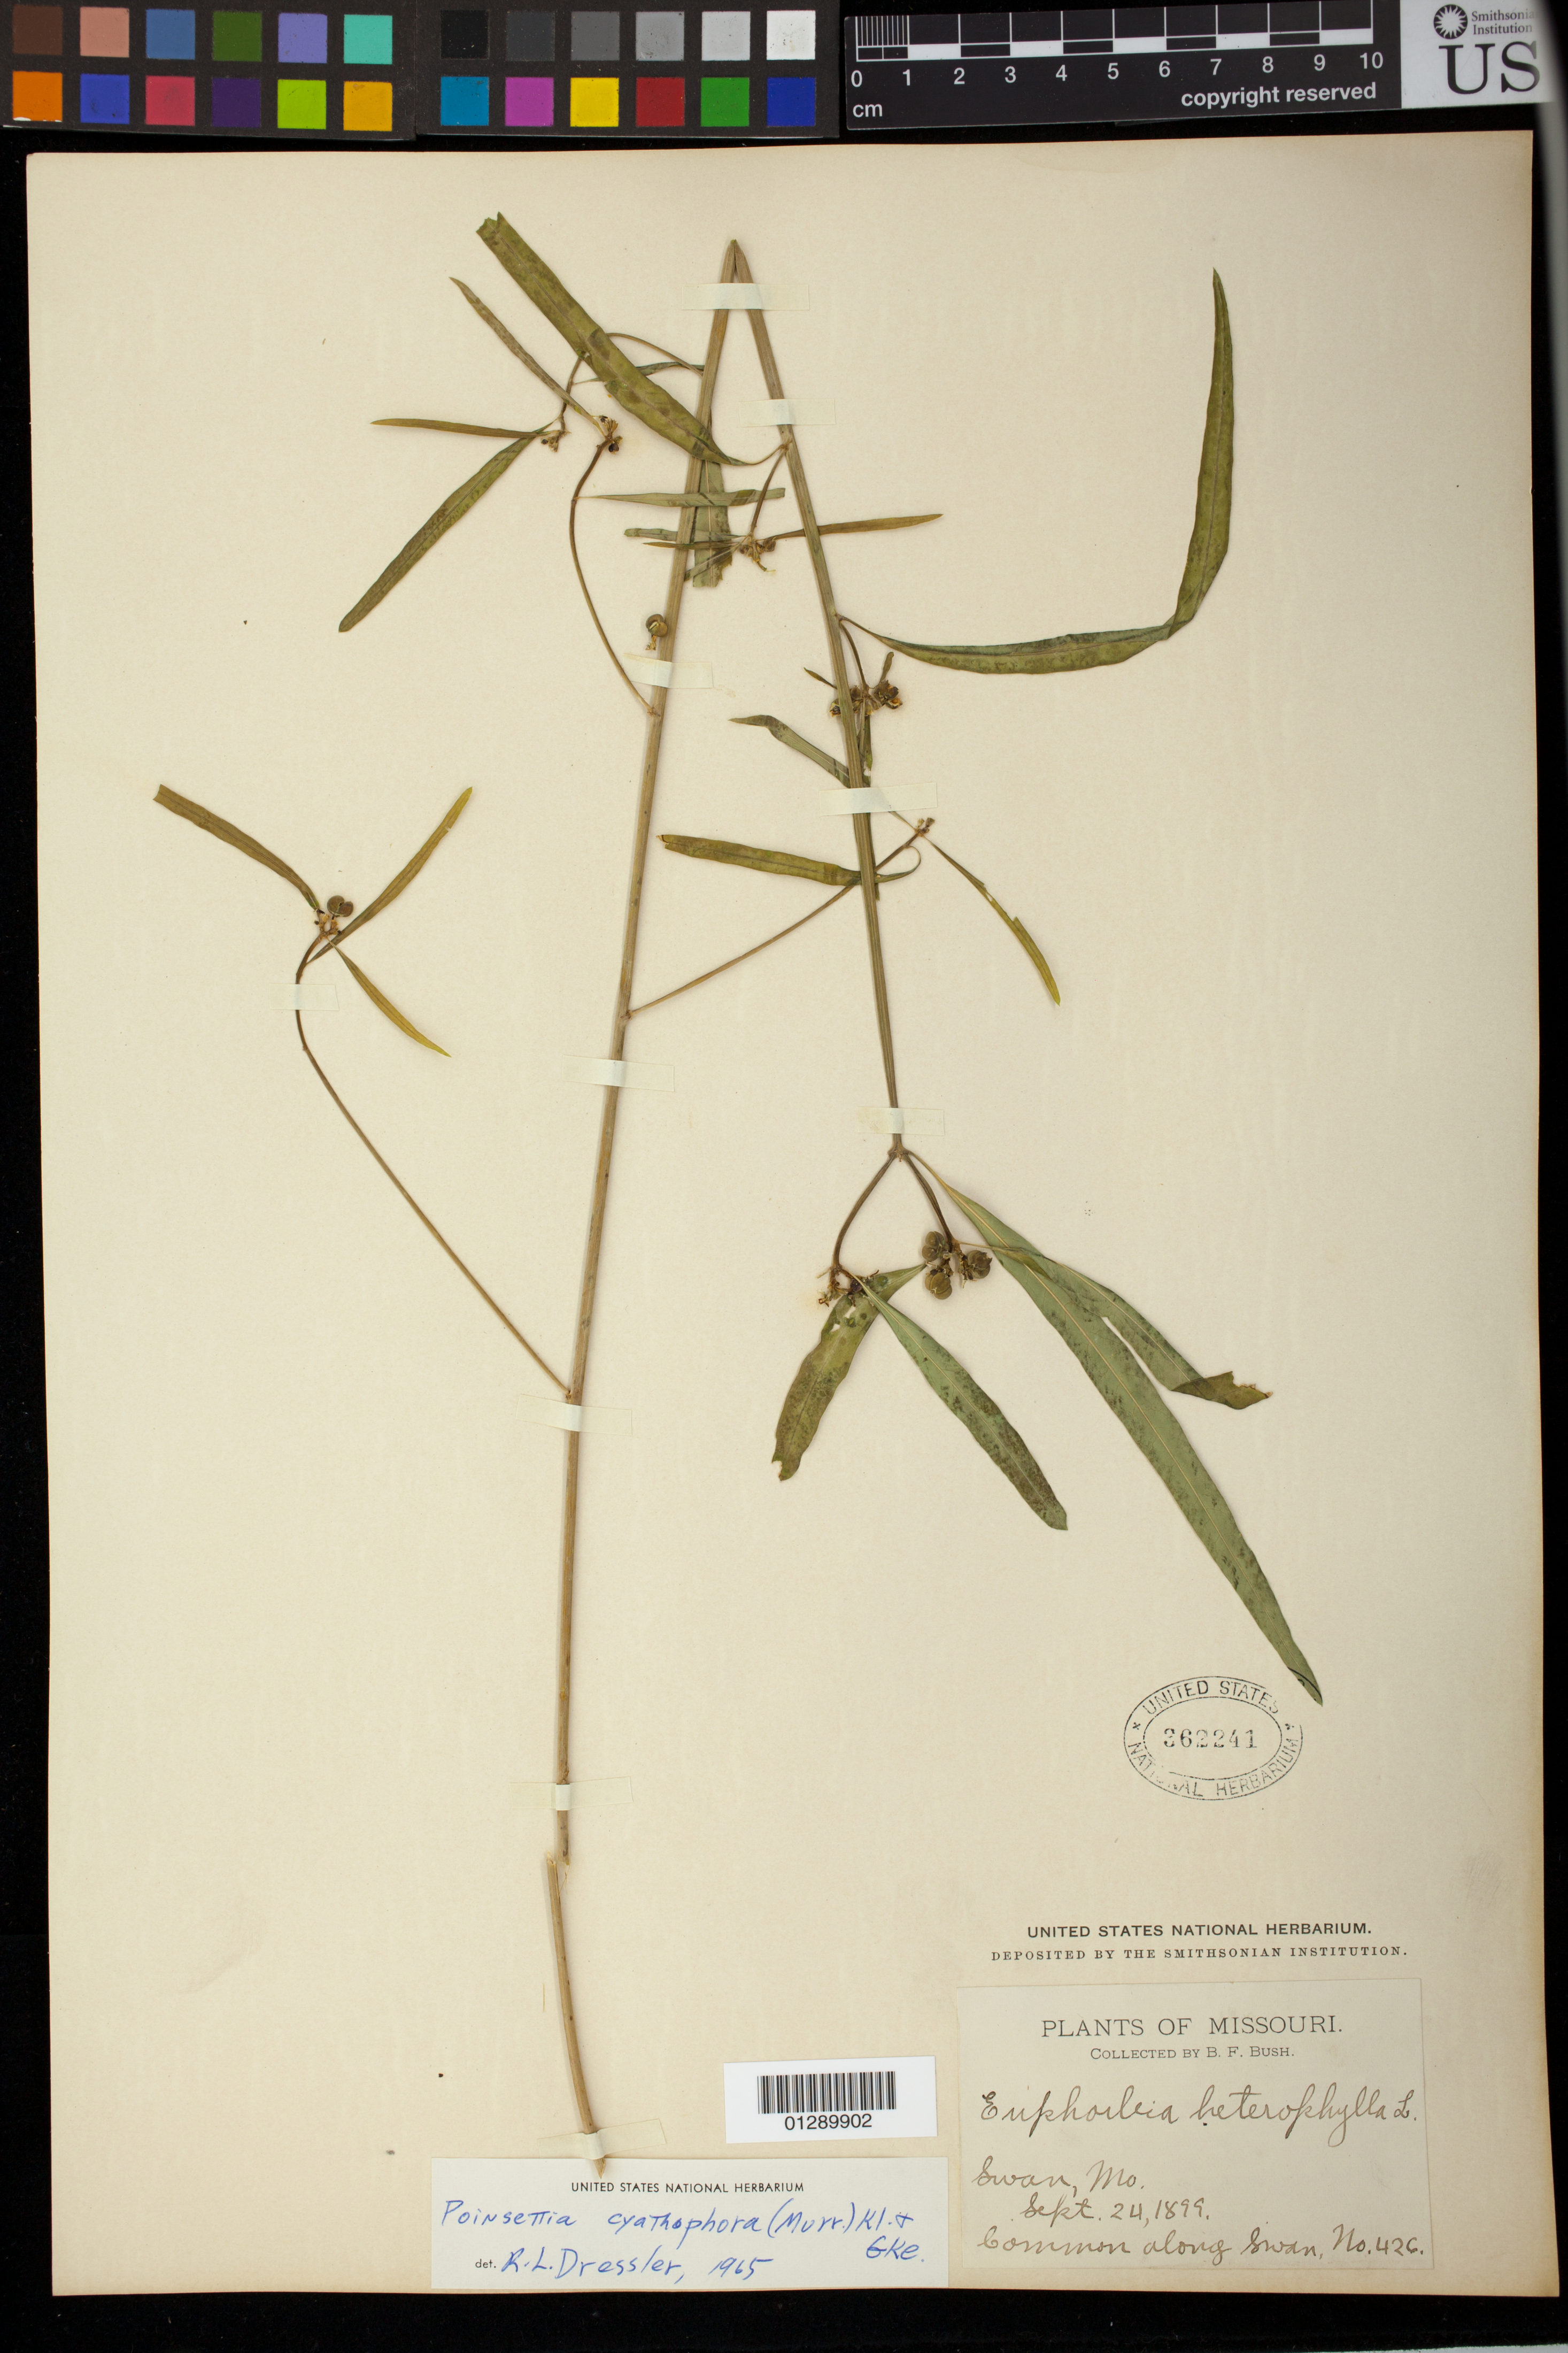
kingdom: Plantae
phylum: Tracheophyta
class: Magnoliopsida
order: Malpighiales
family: Euphorbiaceae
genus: Euphorbia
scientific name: Euphorbia heterophylla var. cyathophora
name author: (Murr.) Griseb.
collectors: B. F. Bush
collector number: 426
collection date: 1899-09-24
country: United States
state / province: Missouri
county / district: Taney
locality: Swan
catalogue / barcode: US 362241